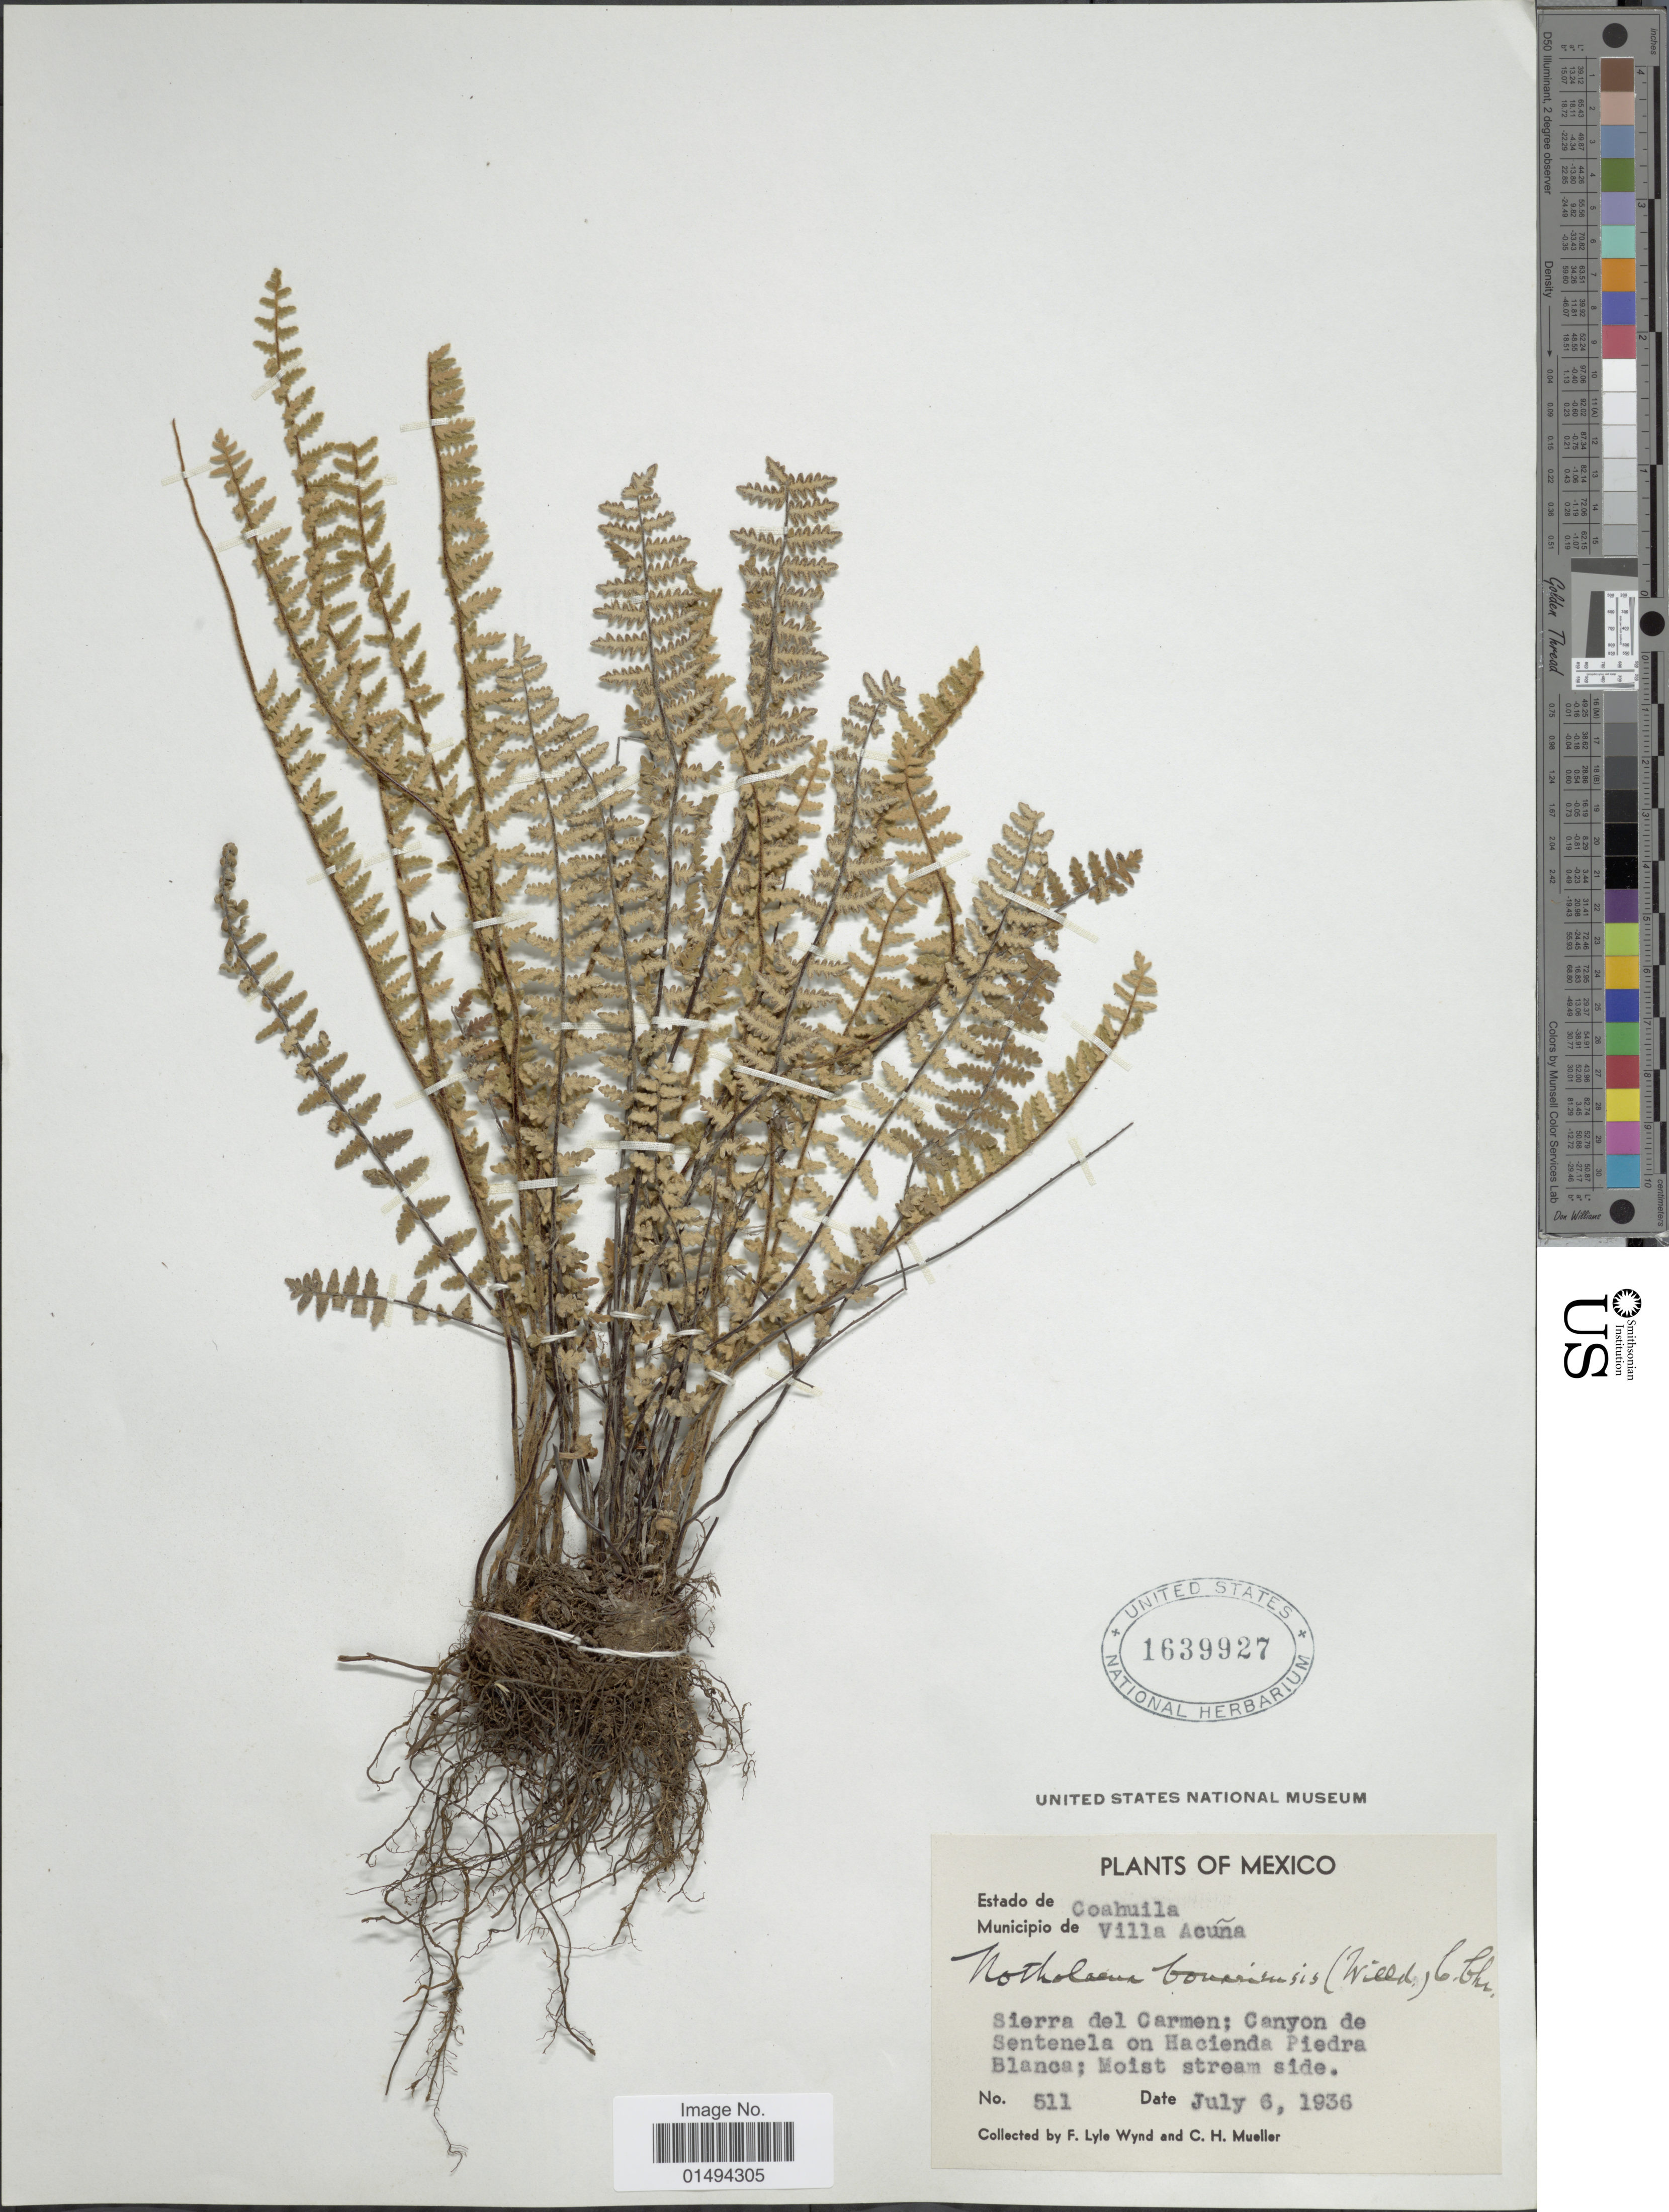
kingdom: Plantae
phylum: Tracheophyta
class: Polypodiopsida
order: Polypodiales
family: Pteridaceae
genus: Myriopteris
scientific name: Myriopteris aurea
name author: (Poir.) Grusz & Windham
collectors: F. L. Wynd & C. H. Mueller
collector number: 511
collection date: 1936-07-06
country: Mexico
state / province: Coahuila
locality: Municipio de Villa Acuna, Sierra del Carmen; Canyon de Sentenela on Hacienda Piedra Blanca; moist stream side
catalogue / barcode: US 1639927